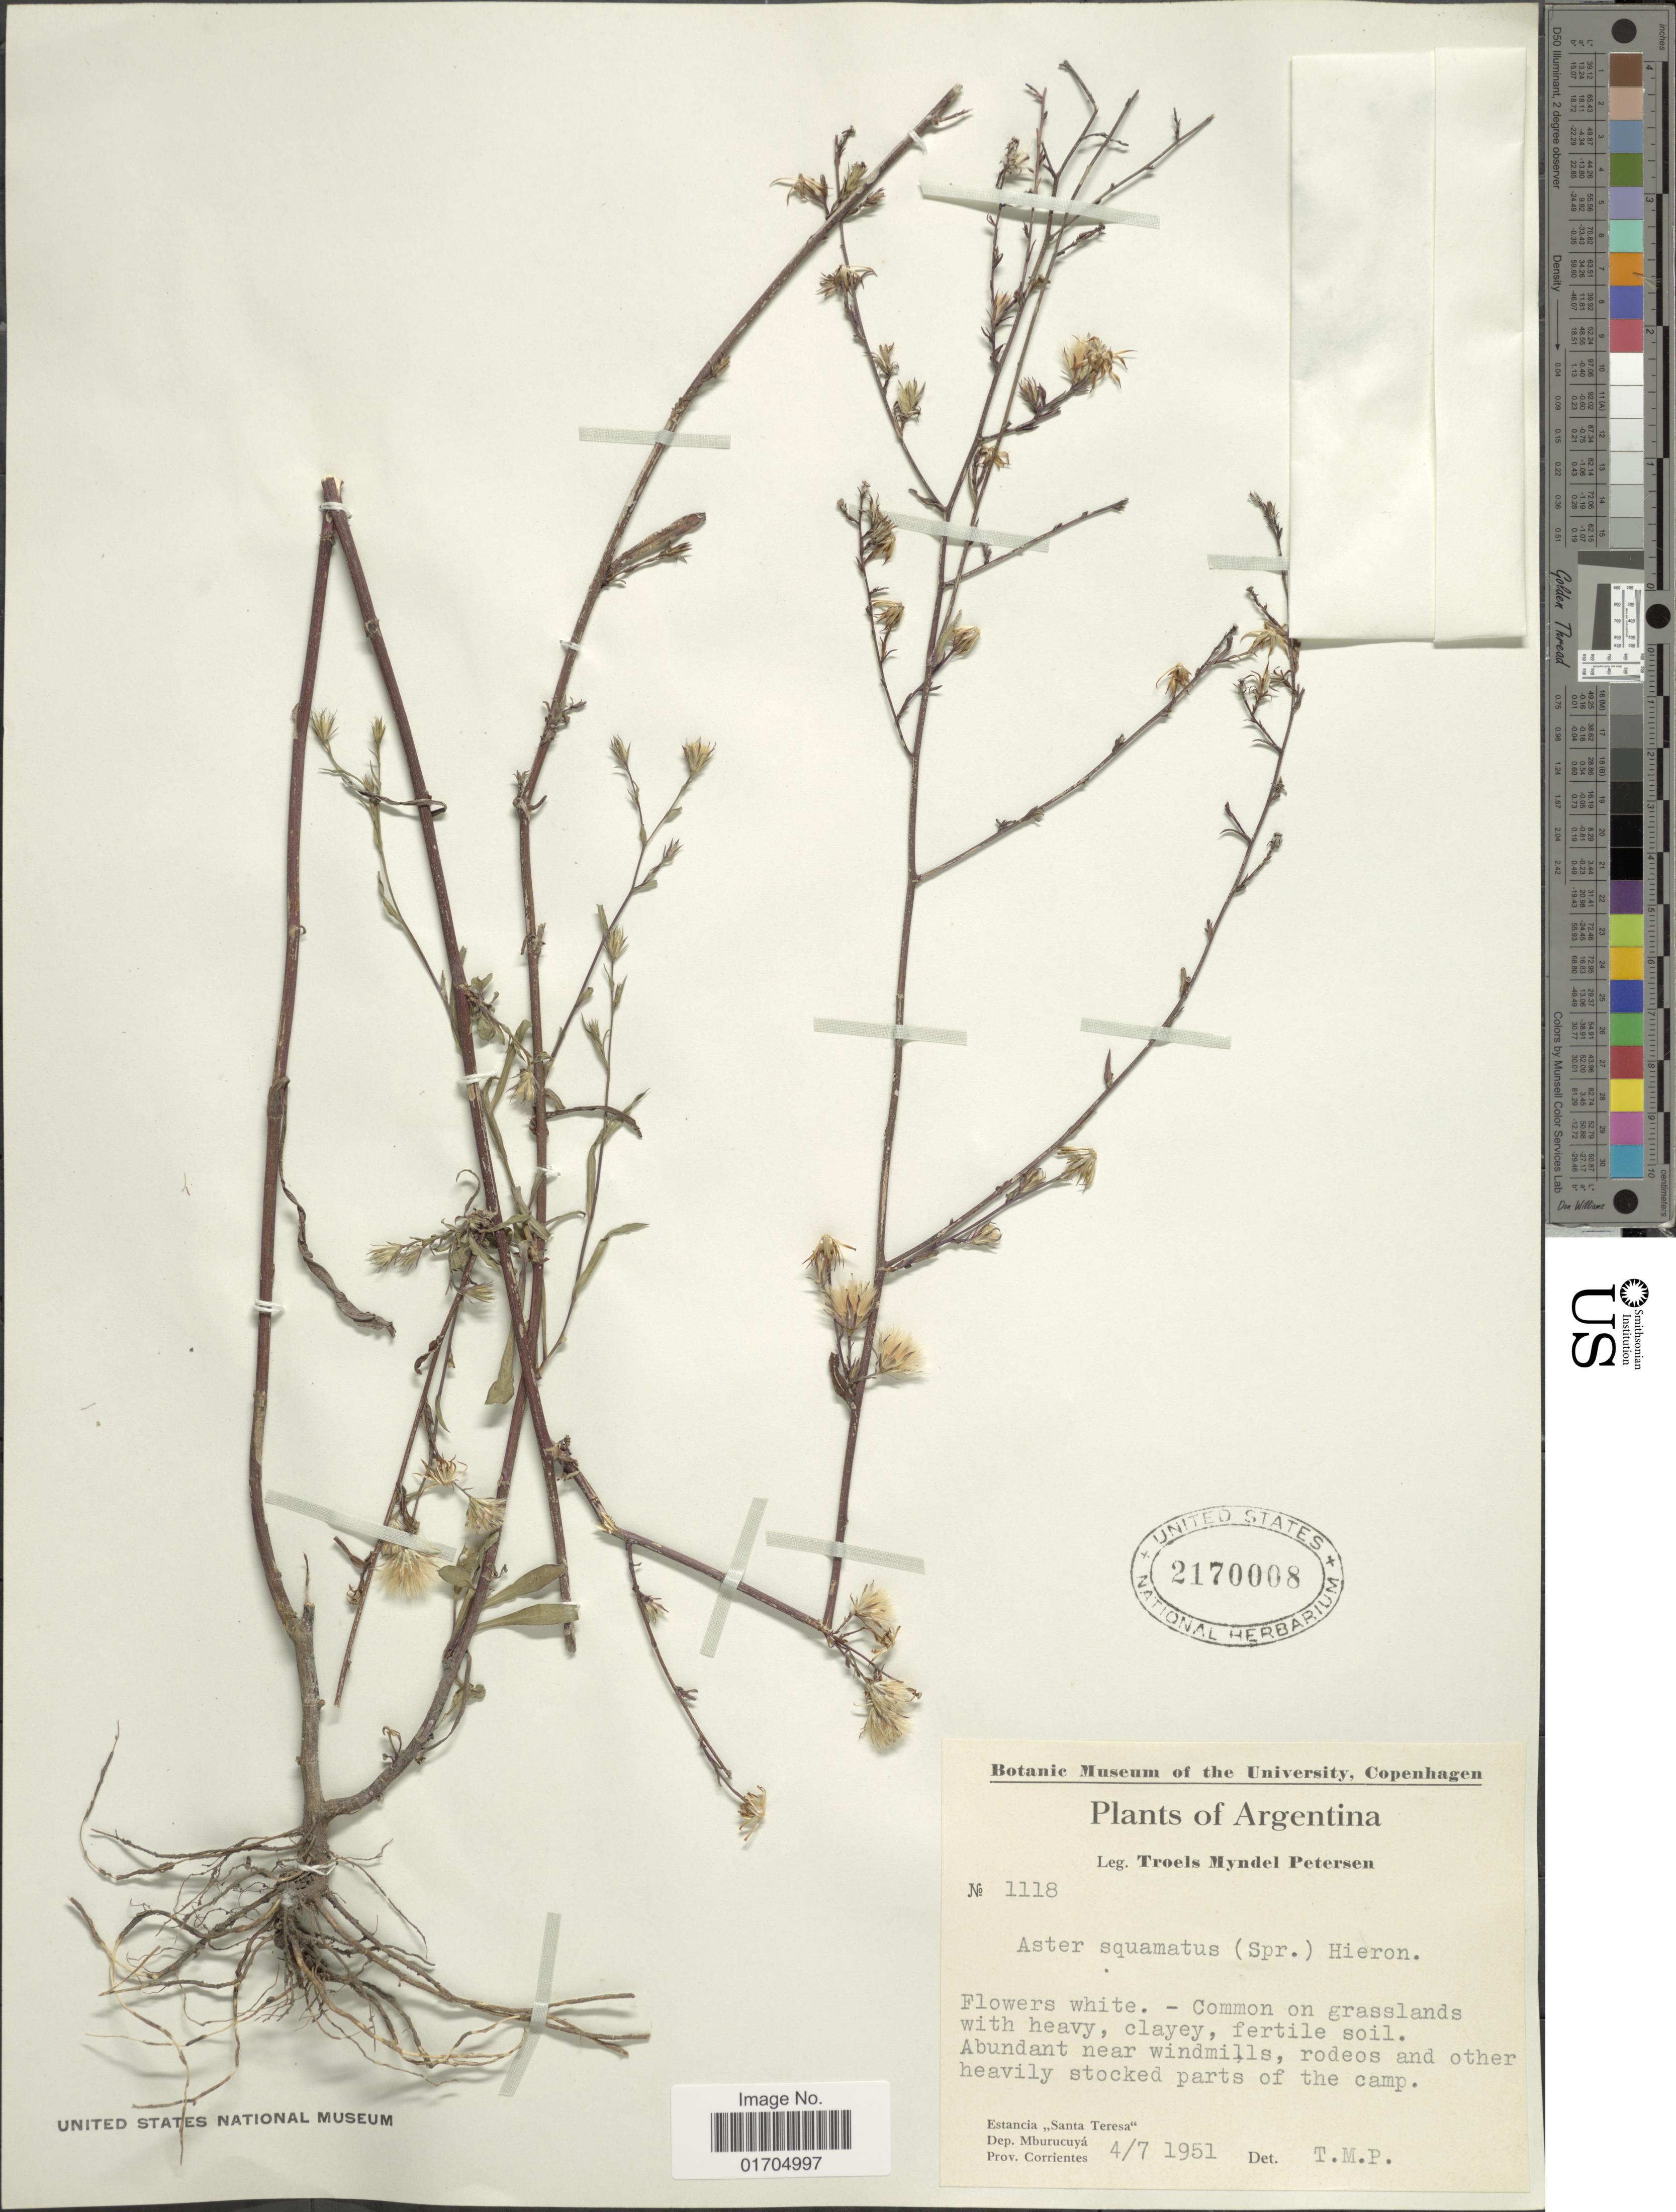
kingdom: Plantae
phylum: Tracheophyta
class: Magnoliopsida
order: Asterales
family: Asteraceae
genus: Symphyotrichum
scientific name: Symphyotrichum squamatum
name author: (Spreng.) G.L. Nesom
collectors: T. M. Petersen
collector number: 1118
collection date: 1951-07-04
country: Argentina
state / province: Corrientes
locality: Estancia Santa Teresa, Dep. Mburucuyá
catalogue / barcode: US 2170008